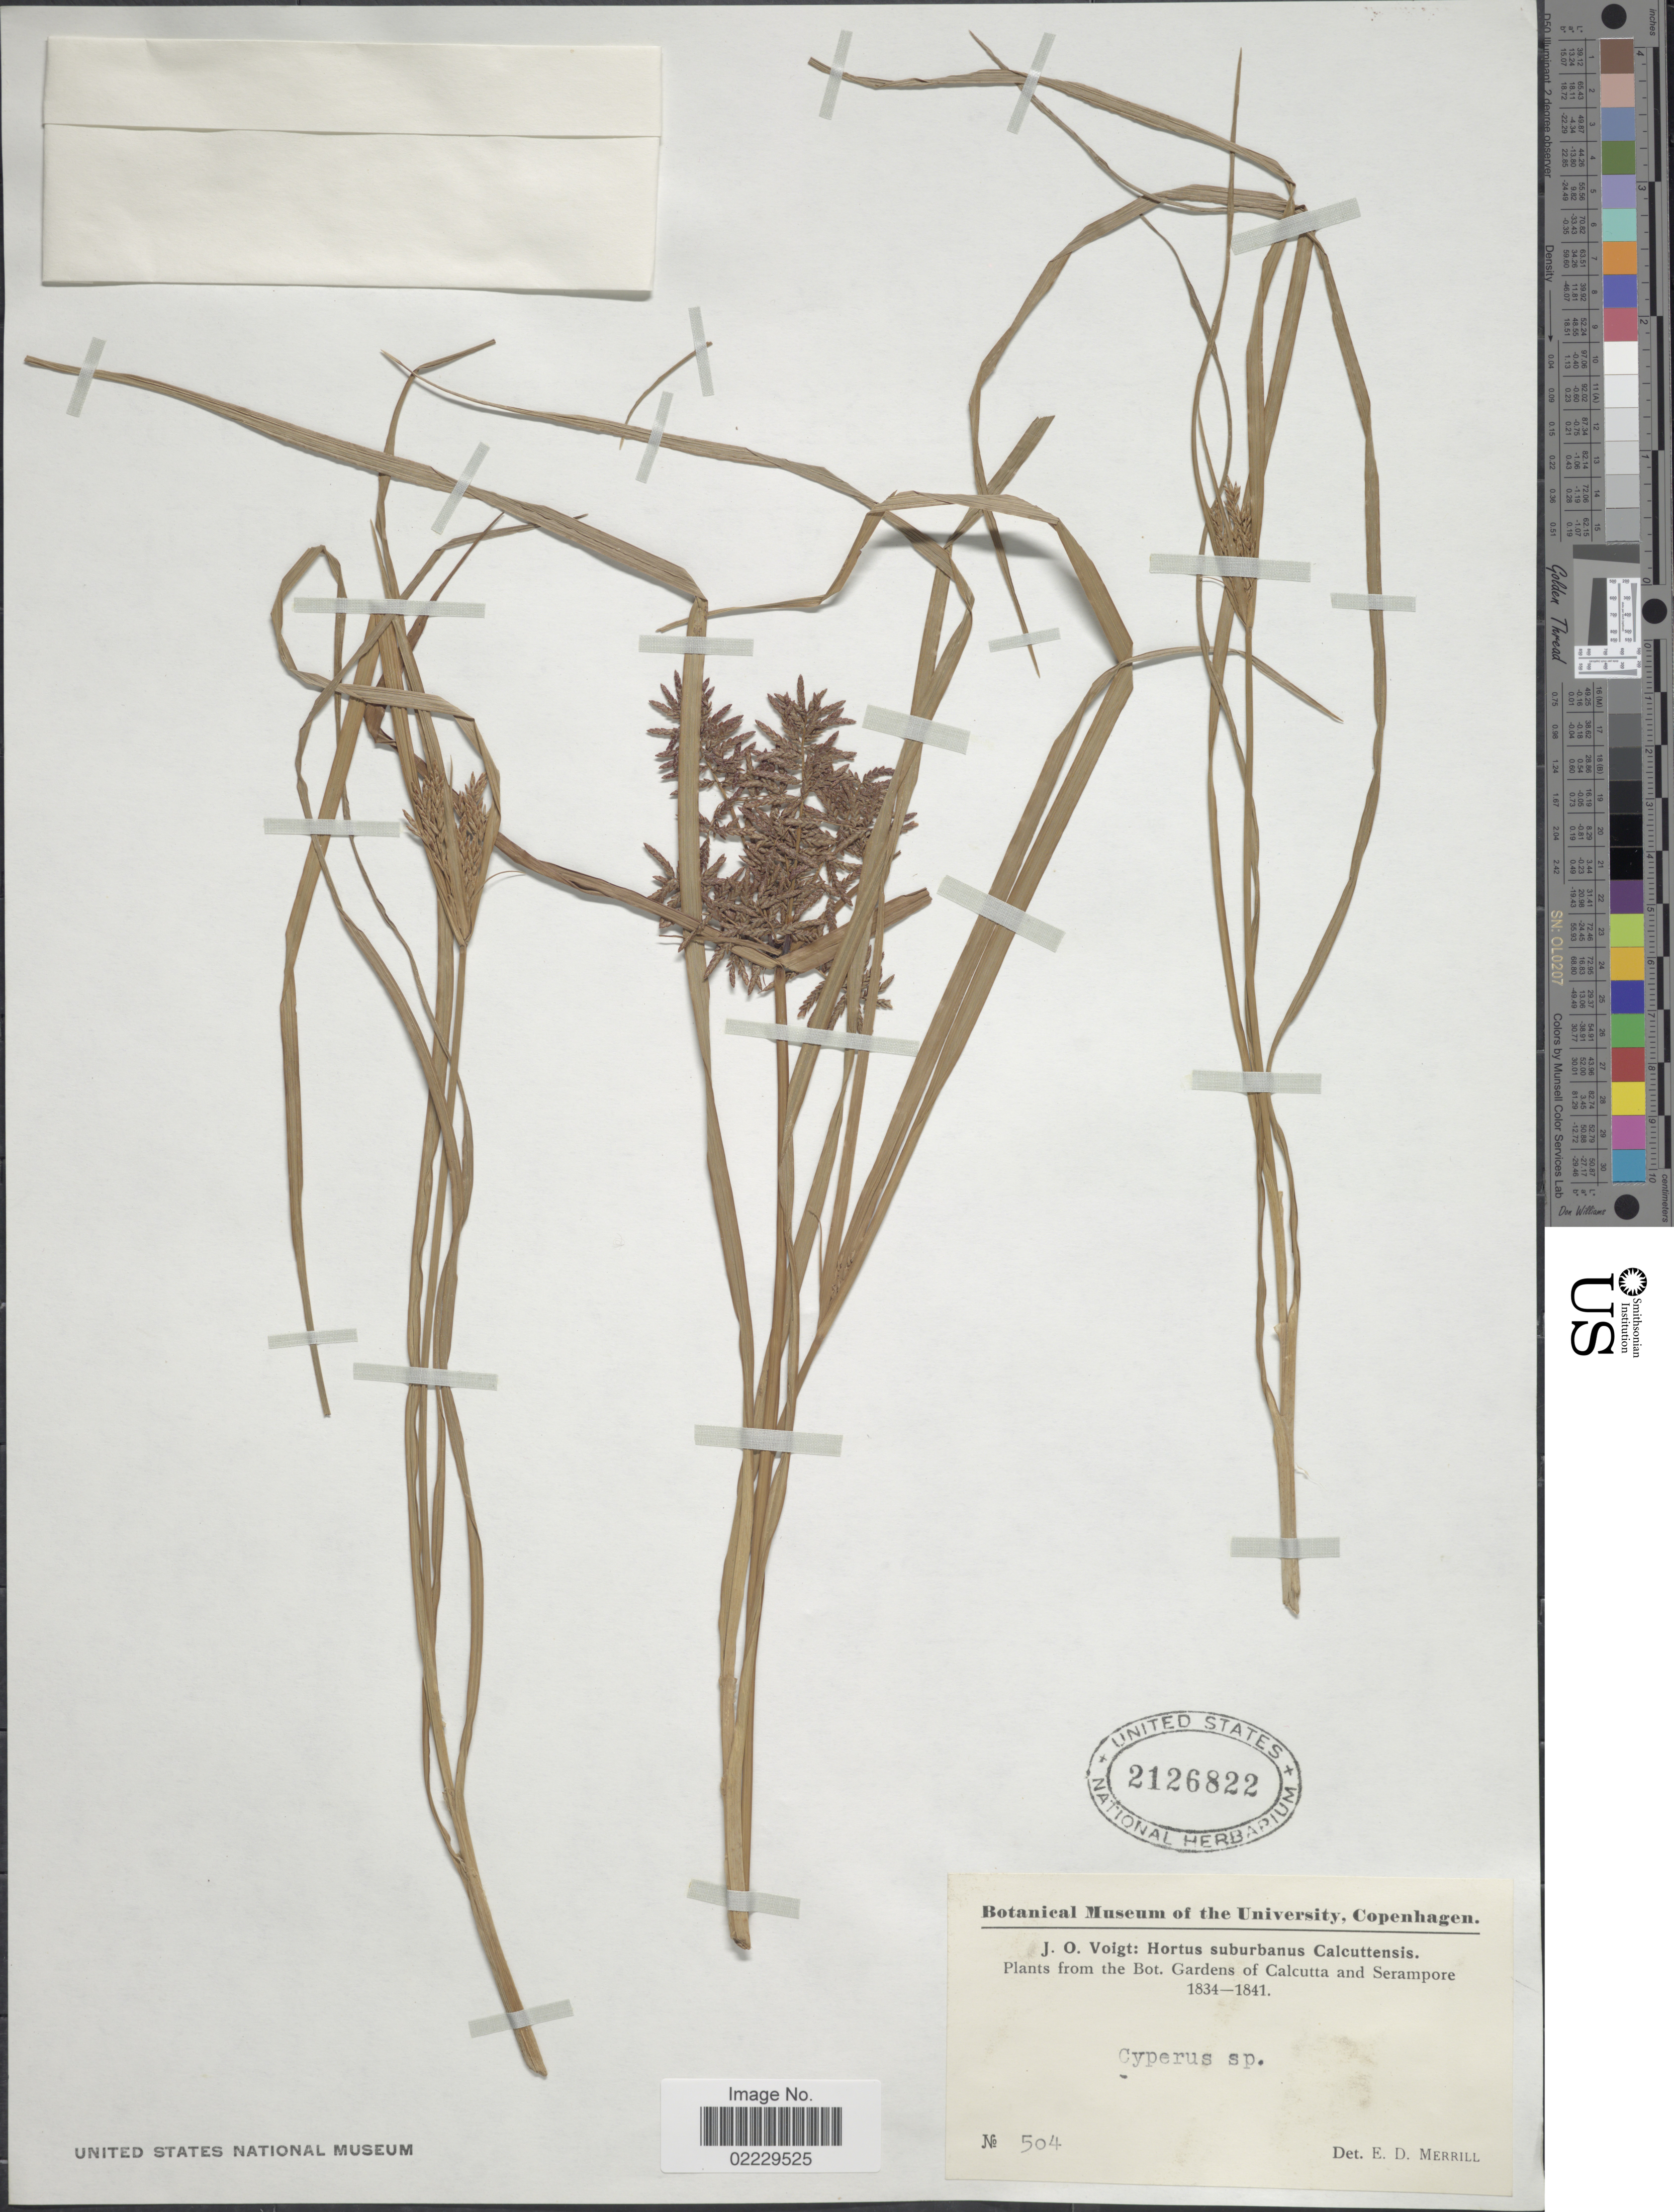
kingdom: Plantae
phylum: Tracheophyta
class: Liliopsida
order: Poales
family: Cyperaceae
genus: Cyperus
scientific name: Cyperus macrostachyos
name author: Lam.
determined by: Strong, Mark T., (BOT), Smithsonian Institution - National Museum of Natural History (UNITED STATES)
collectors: J. O. Voigt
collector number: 504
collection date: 1834/1841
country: India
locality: Bot. Gardens of Calcutta and Serampore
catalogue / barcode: US 2126822